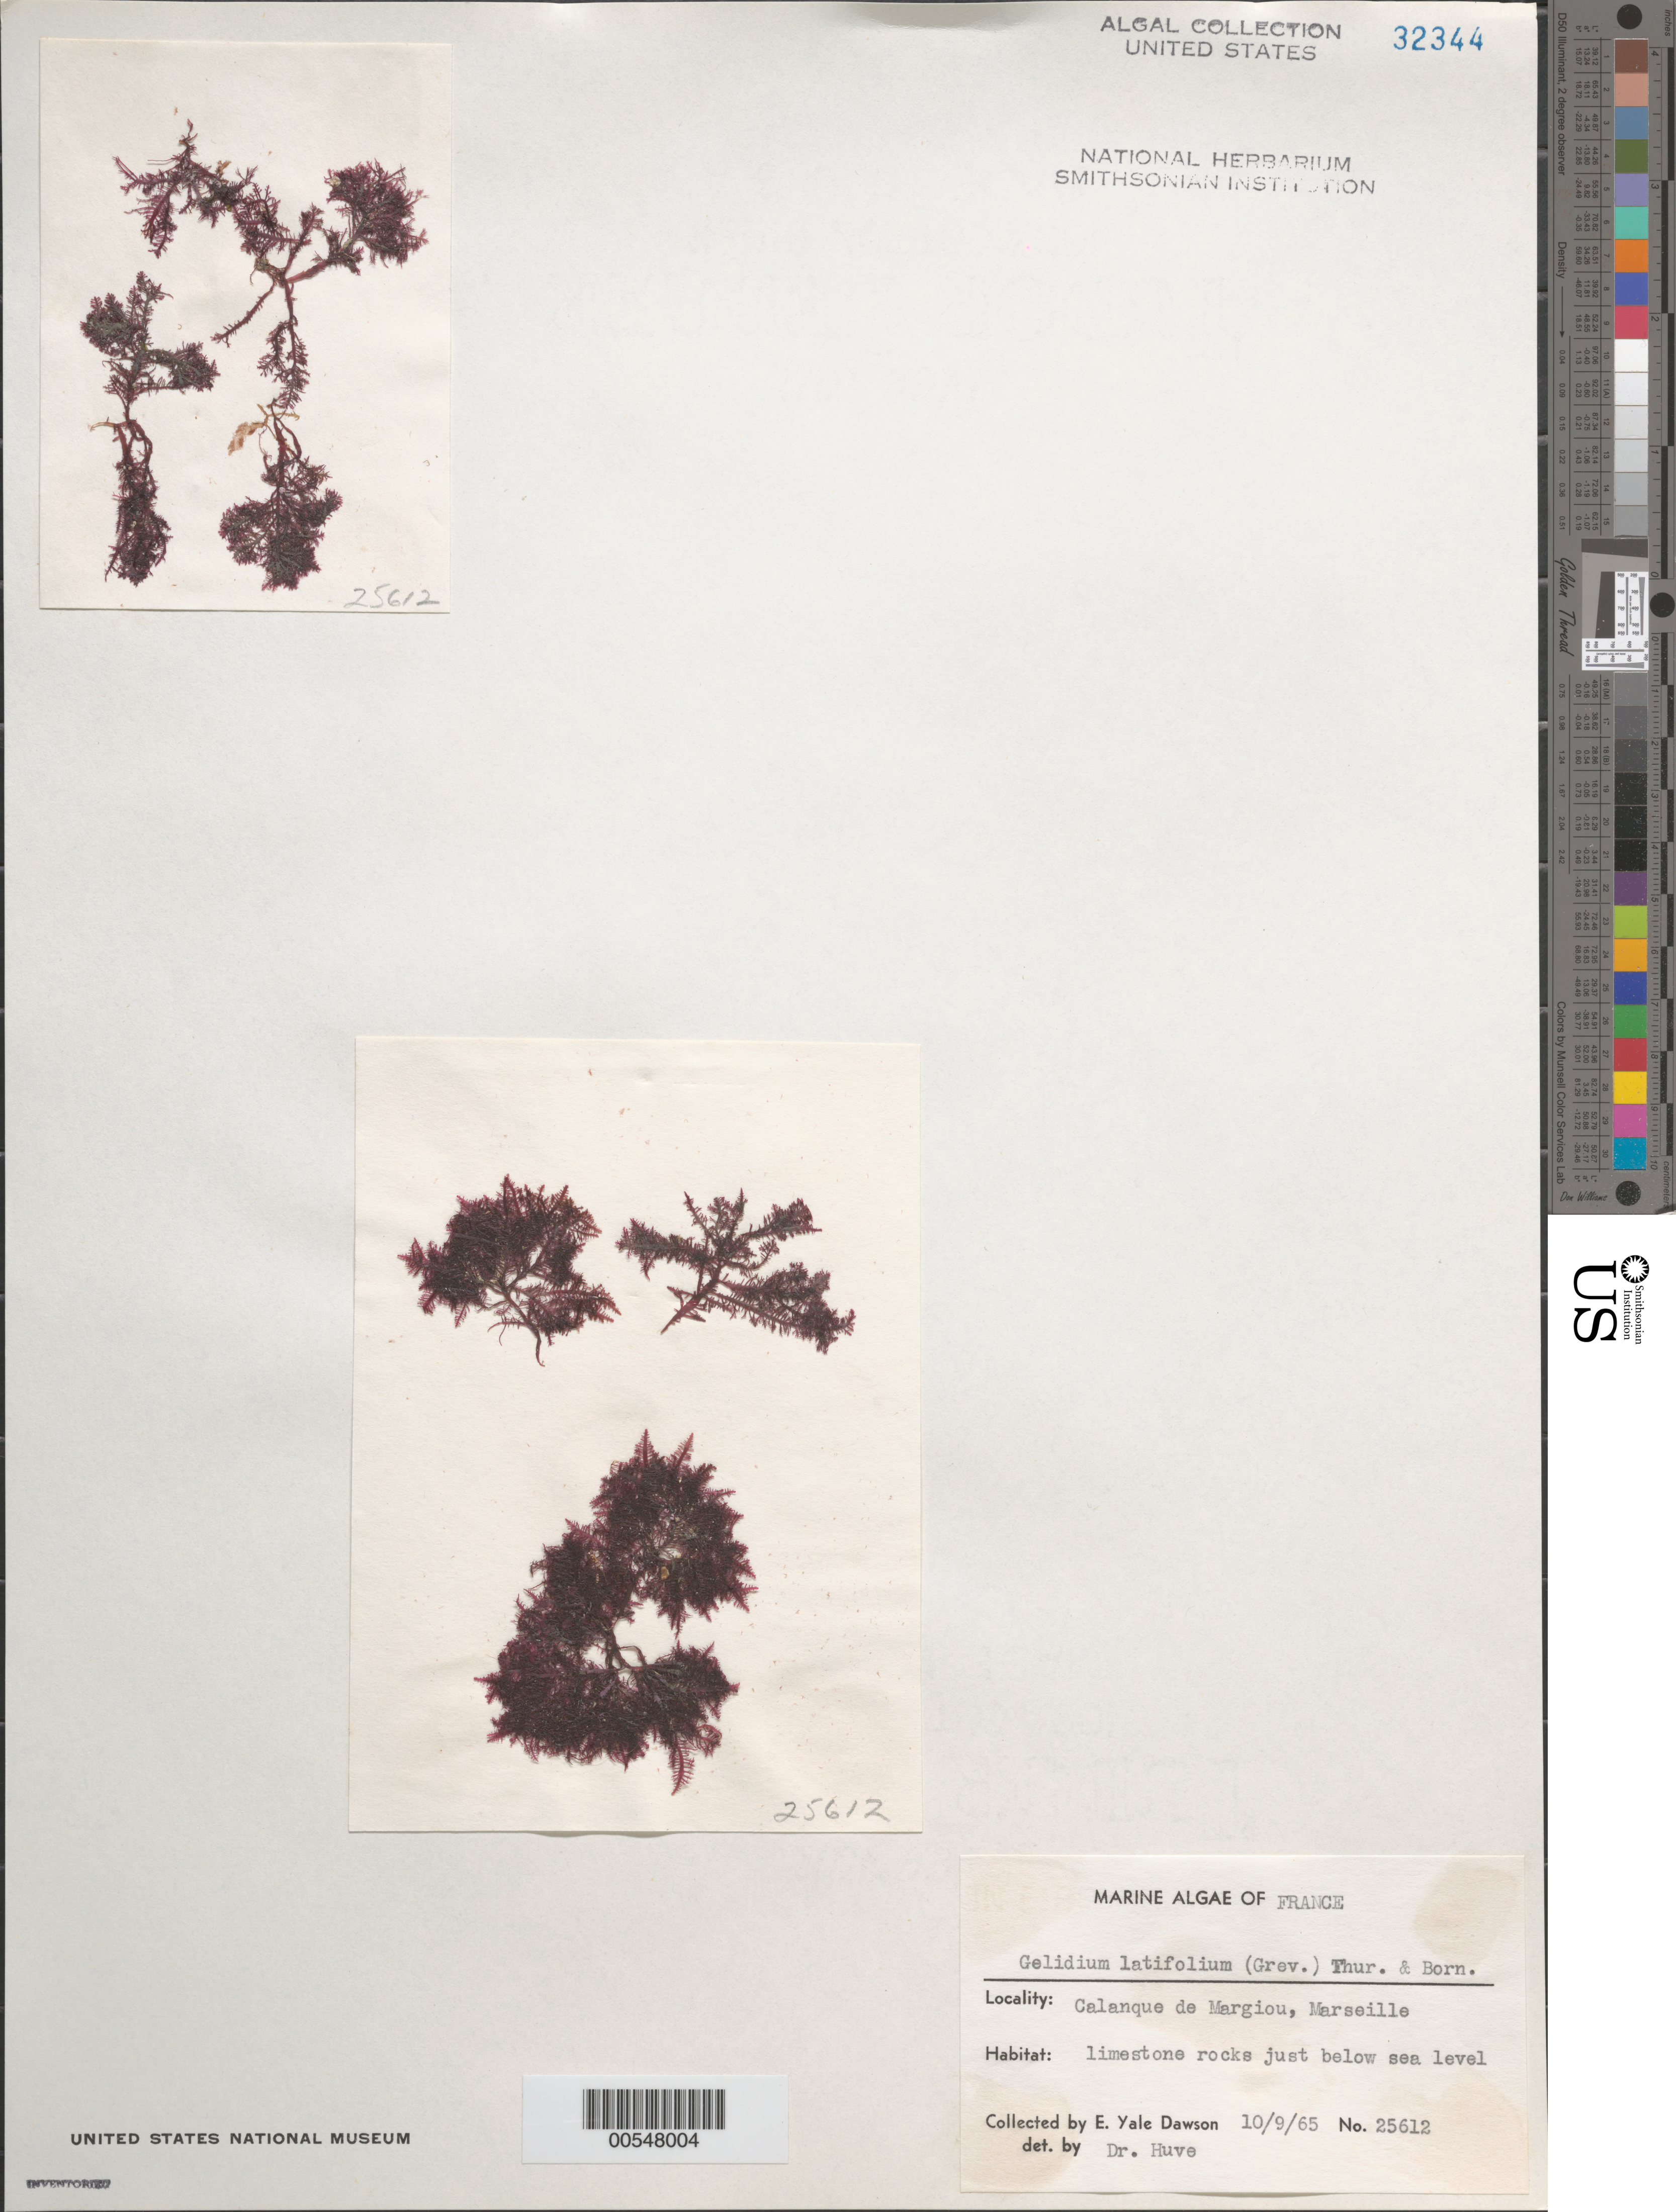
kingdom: Plantae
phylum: Rhodophyta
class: Florideophyceae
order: Gelidiales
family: Gelidiaceae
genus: Gelidium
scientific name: Gelidium spinosum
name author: (S.G. Gmel.) P.C. Silva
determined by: Algae name updating Project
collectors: E. Y. Dawson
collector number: EYD 25612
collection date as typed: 09 Oct 1965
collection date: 1965-10-09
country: France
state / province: Provence-Alpes-Côte d'Azur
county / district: Bouches-du-Rhône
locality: Marseille, Calanque de Morgiou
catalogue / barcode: US 32344